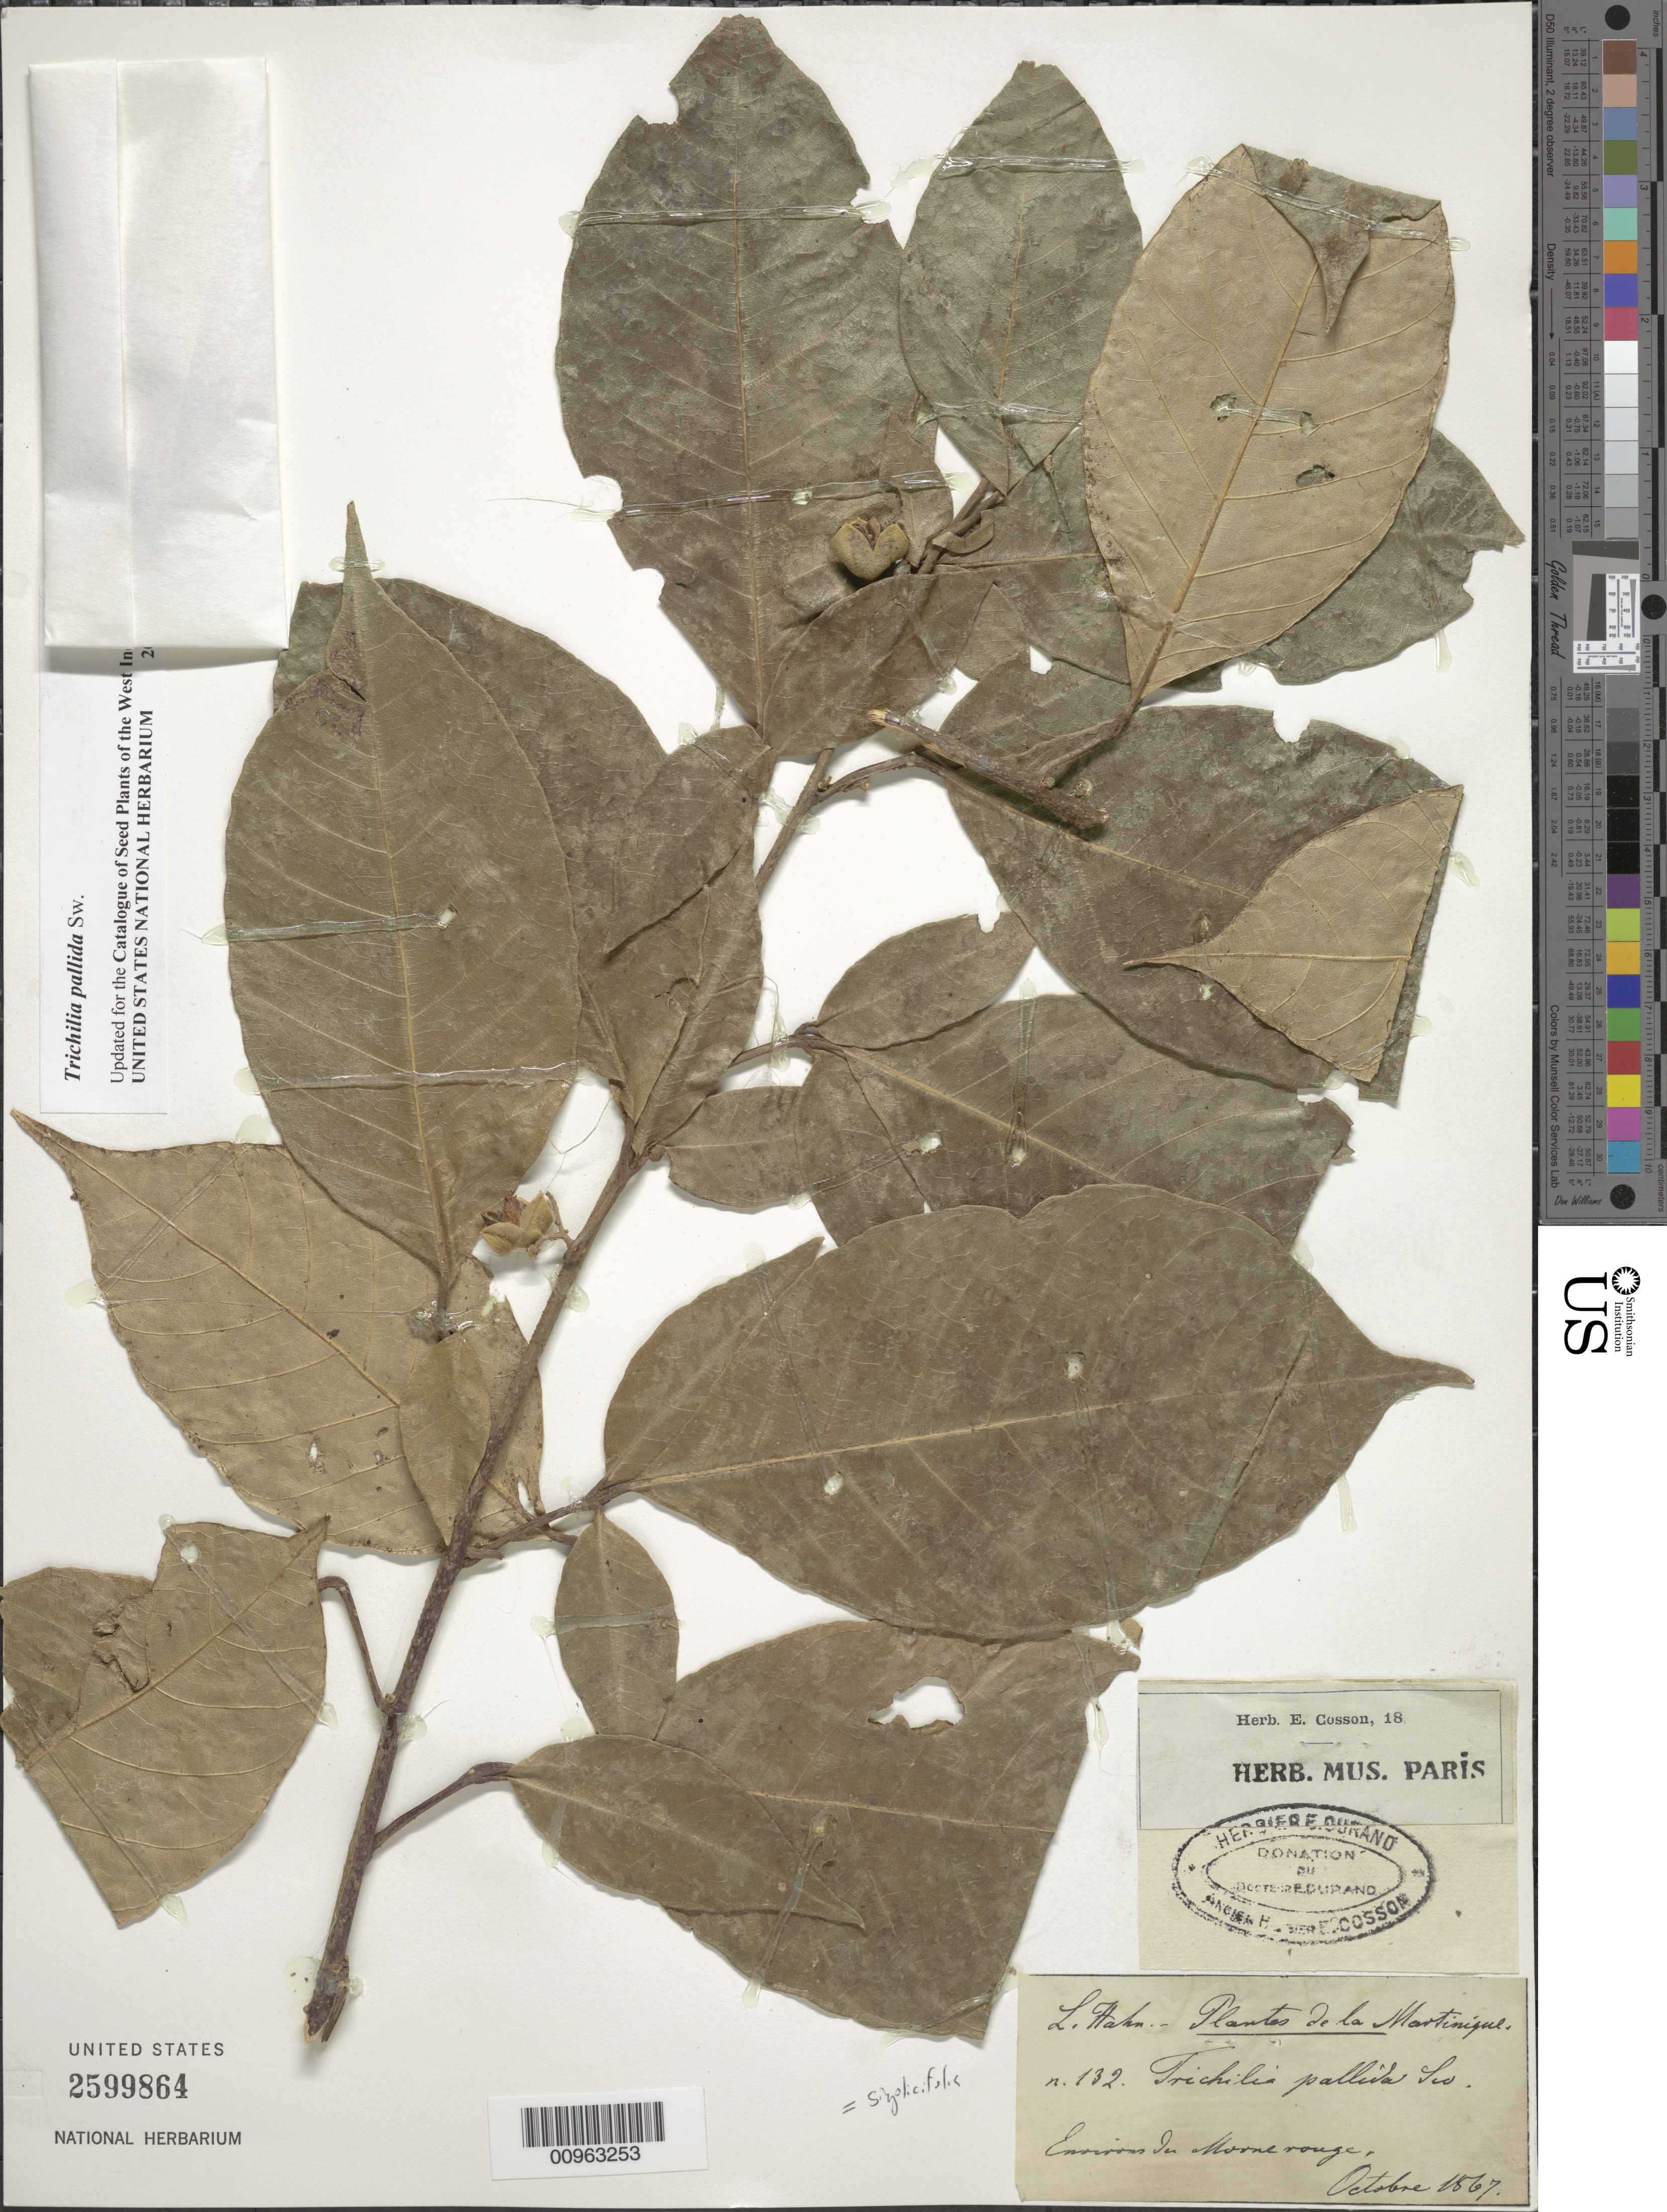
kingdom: Plantae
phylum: Tracheophyta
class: Magnoliopsida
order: Sapindales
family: Meliaceae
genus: Trichilia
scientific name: Trichilia pallida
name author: Sw.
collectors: L. Hahn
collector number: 132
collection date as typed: Oct 1867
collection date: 1867-10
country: Martinique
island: Martinique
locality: Environs de Morne Rouge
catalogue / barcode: US 2599864